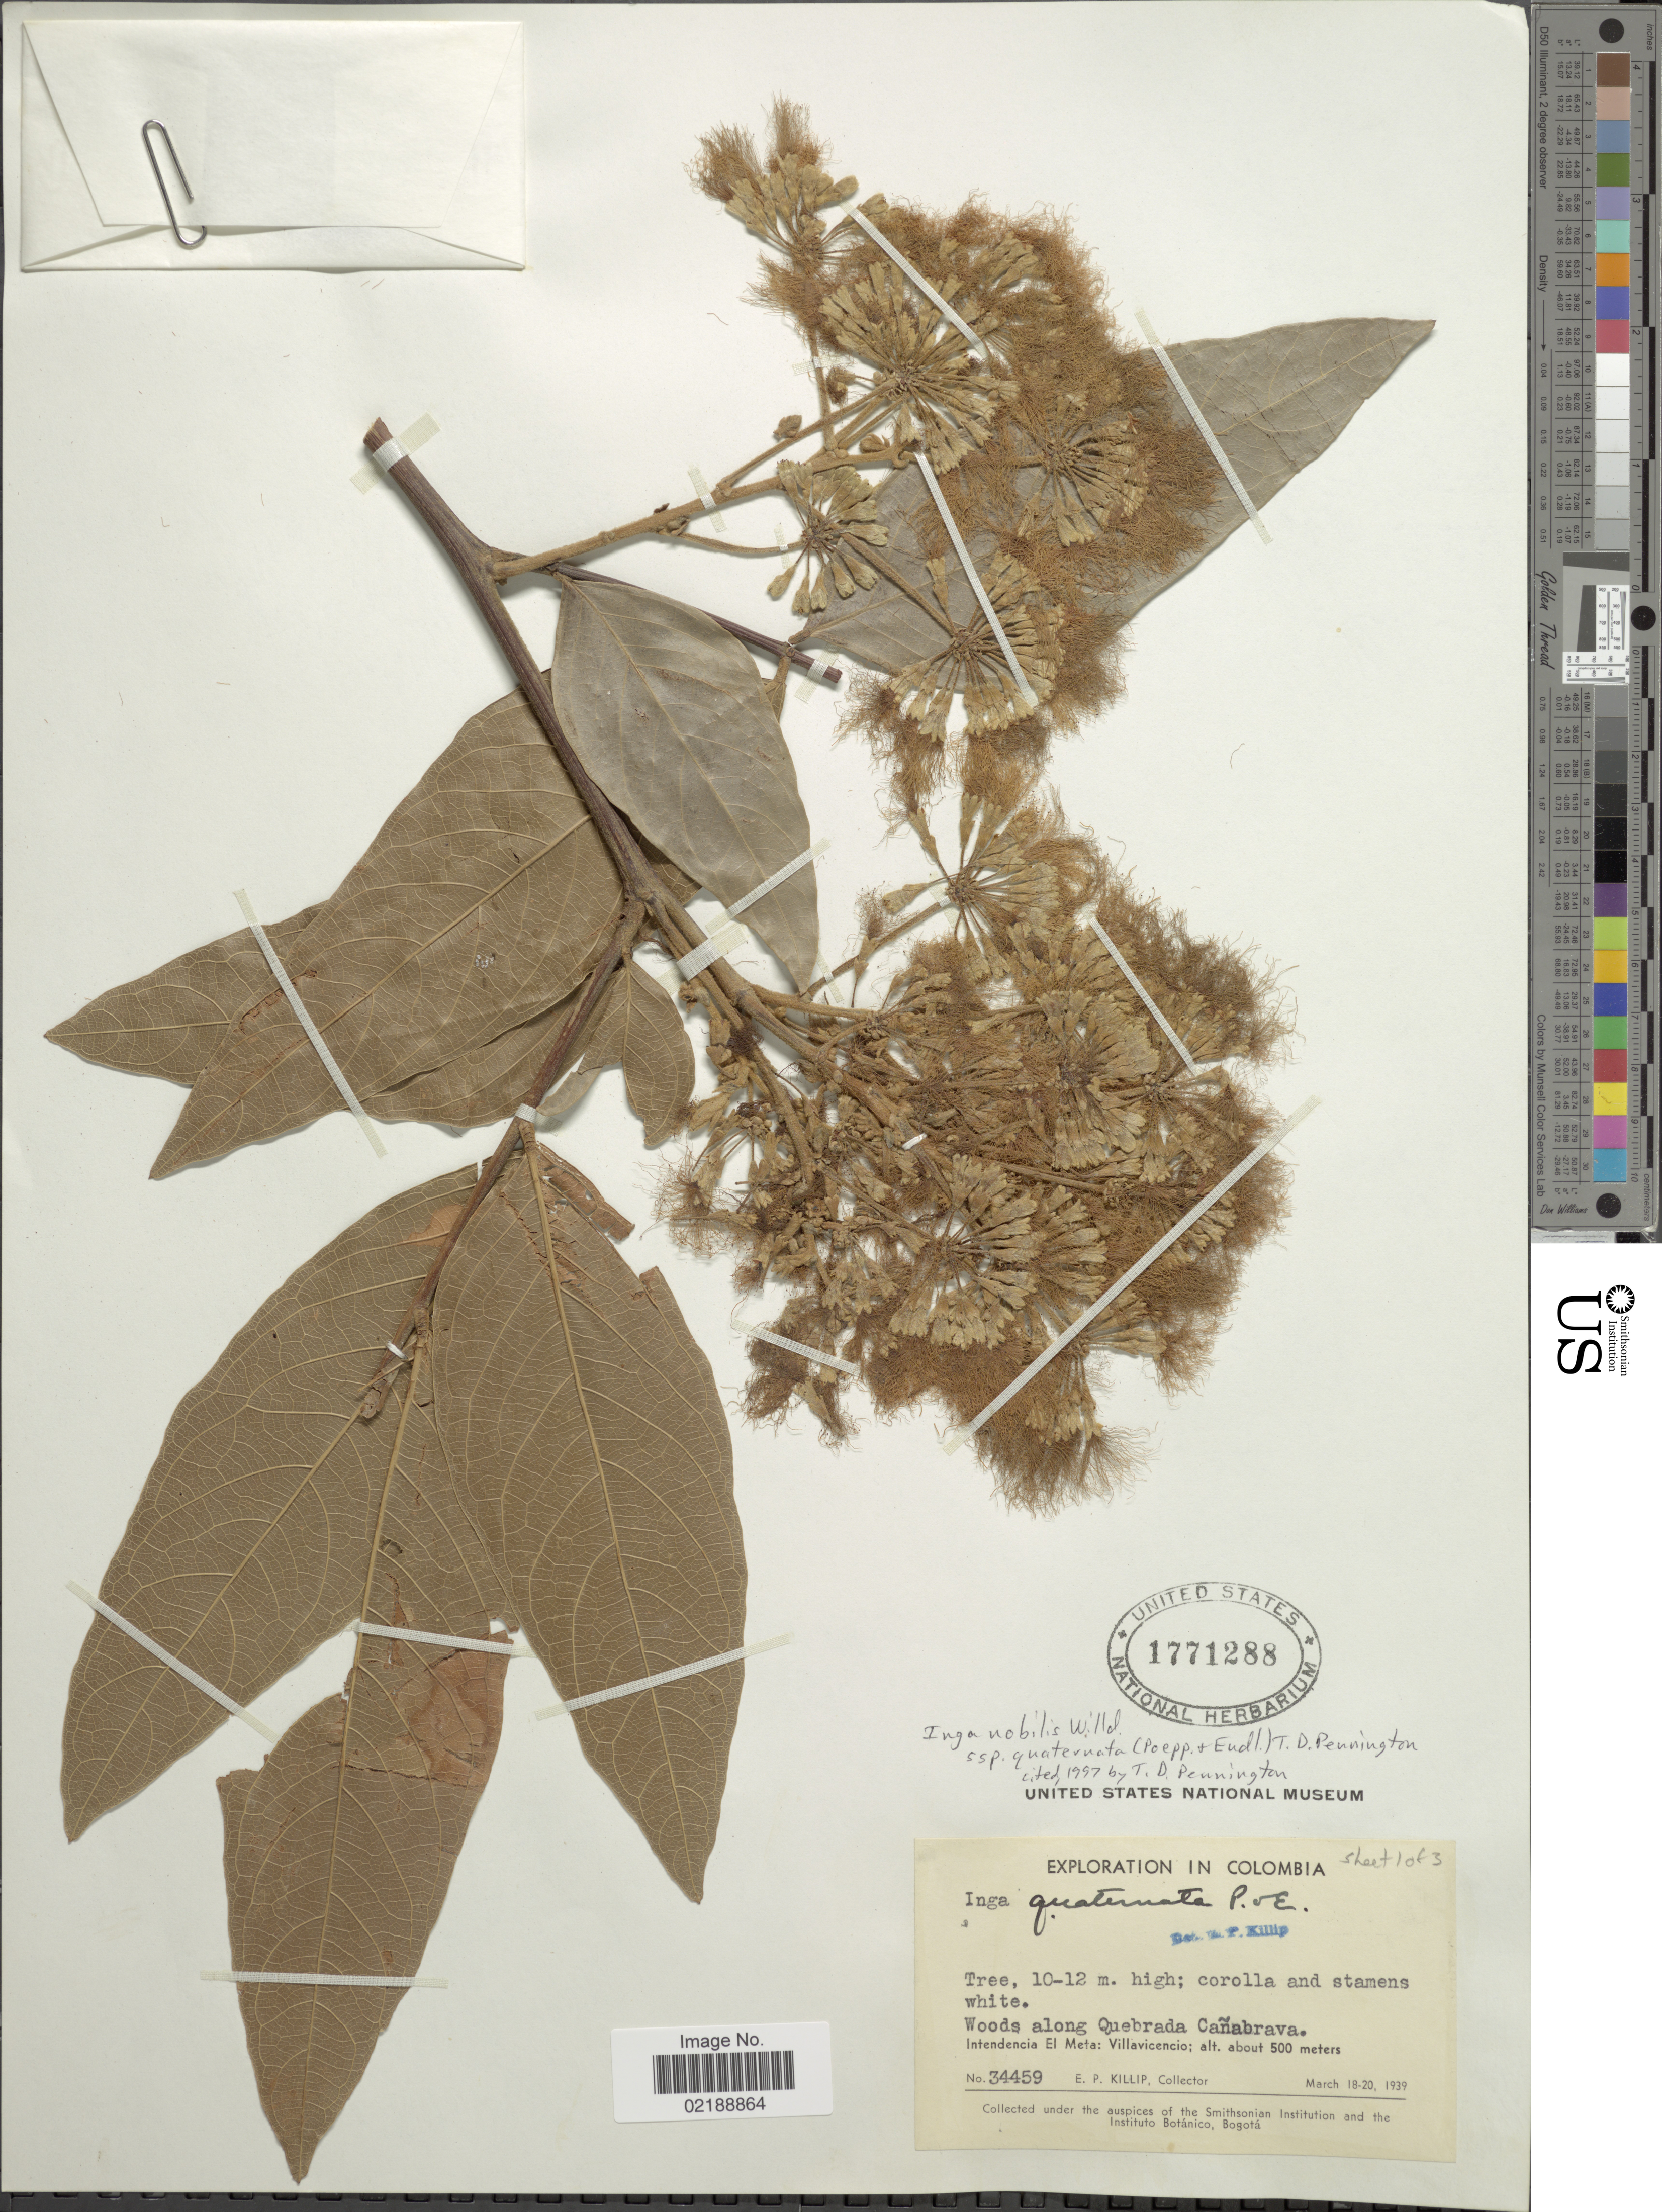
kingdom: Plantae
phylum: Tracheophyta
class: Magnoliopsida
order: Fabales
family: Fabaceae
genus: Inga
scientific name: Inga nobilis subsp. quaternata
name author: (Poepp. & Endl.) T.D. Penn.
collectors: E. P. Killip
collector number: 34459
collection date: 1939-03-18/1939-03-20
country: Colombia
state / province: Meta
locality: Woods along Quebrada Cañabrava, Intendencia El Meta: Villavicencio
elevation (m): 500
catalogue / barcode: US 1771288